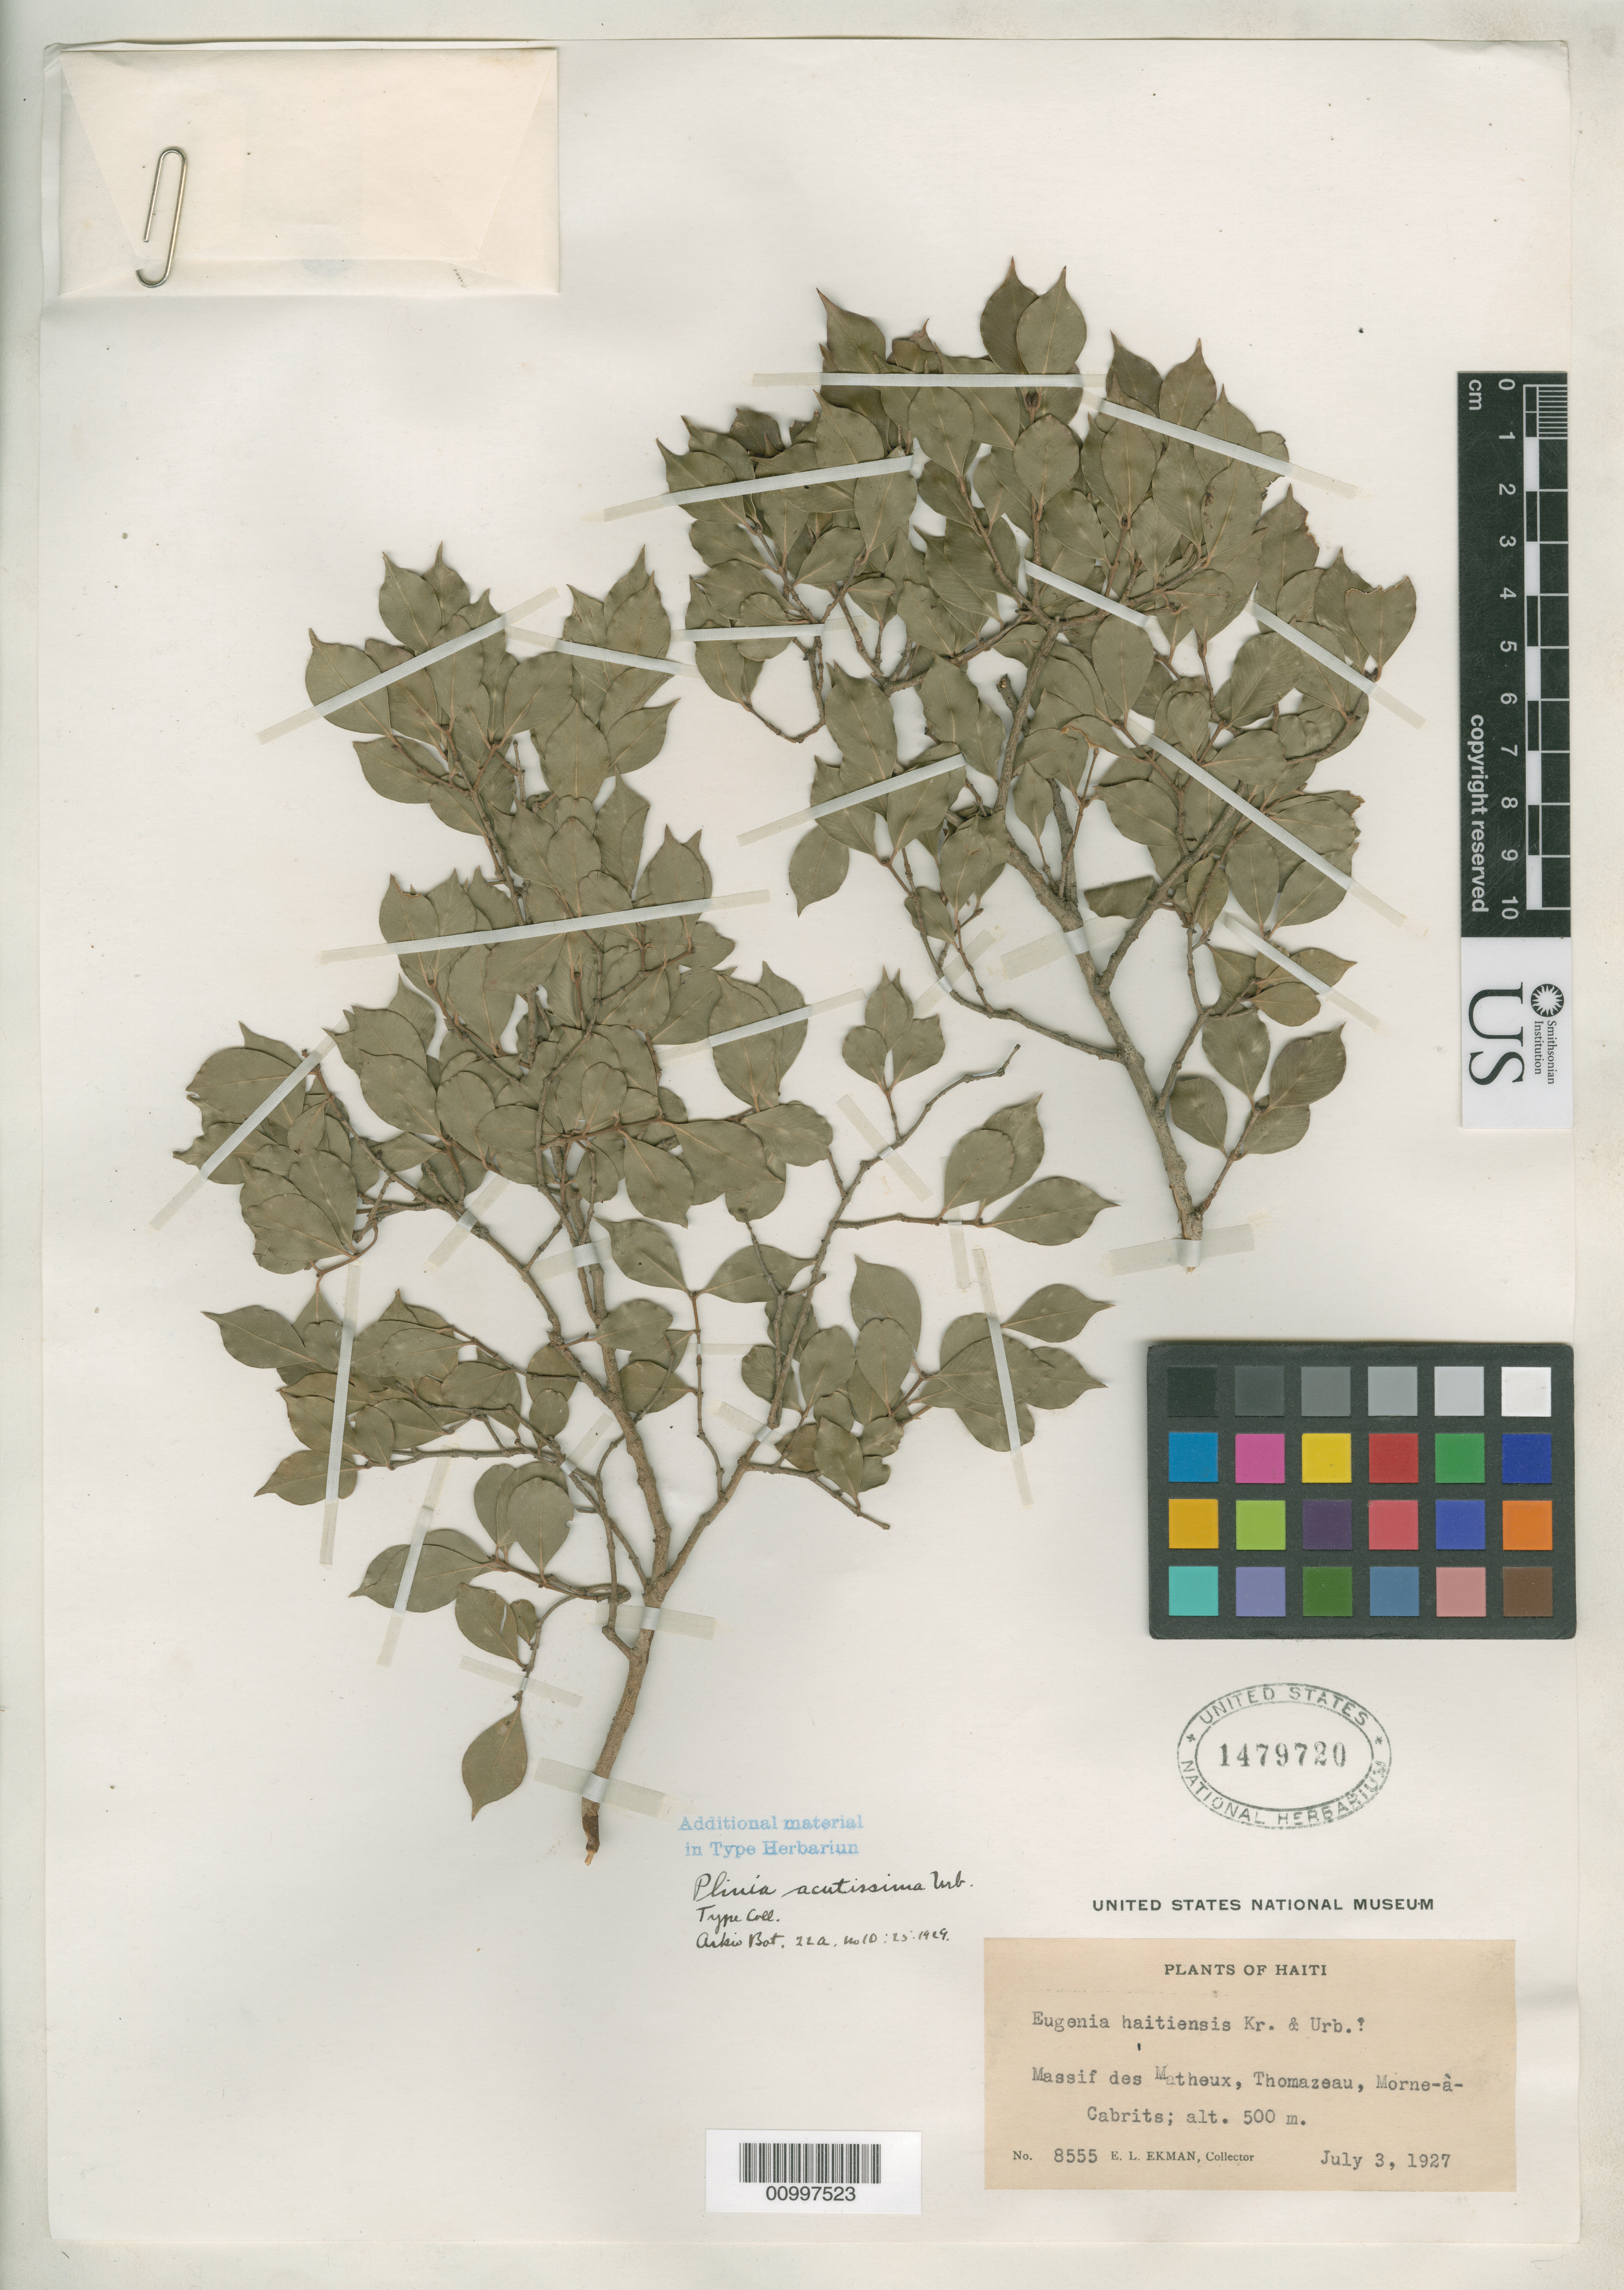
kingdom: Plantae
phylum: Tracheophyta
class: Magnoliopsida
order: Myrtales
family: Myrtaceae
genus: Plinia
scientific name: Plinia acutissima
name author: Urb.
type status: Isotype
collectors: E. L. Ekman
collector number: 8555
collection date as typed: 03 Jul 1927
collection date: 1927-07-03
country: Haiti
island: Hispaniola Island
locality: Massif des Matheux, Thomazeau, Morne-à-Cabrits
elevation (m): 500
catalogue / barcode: US 1479720